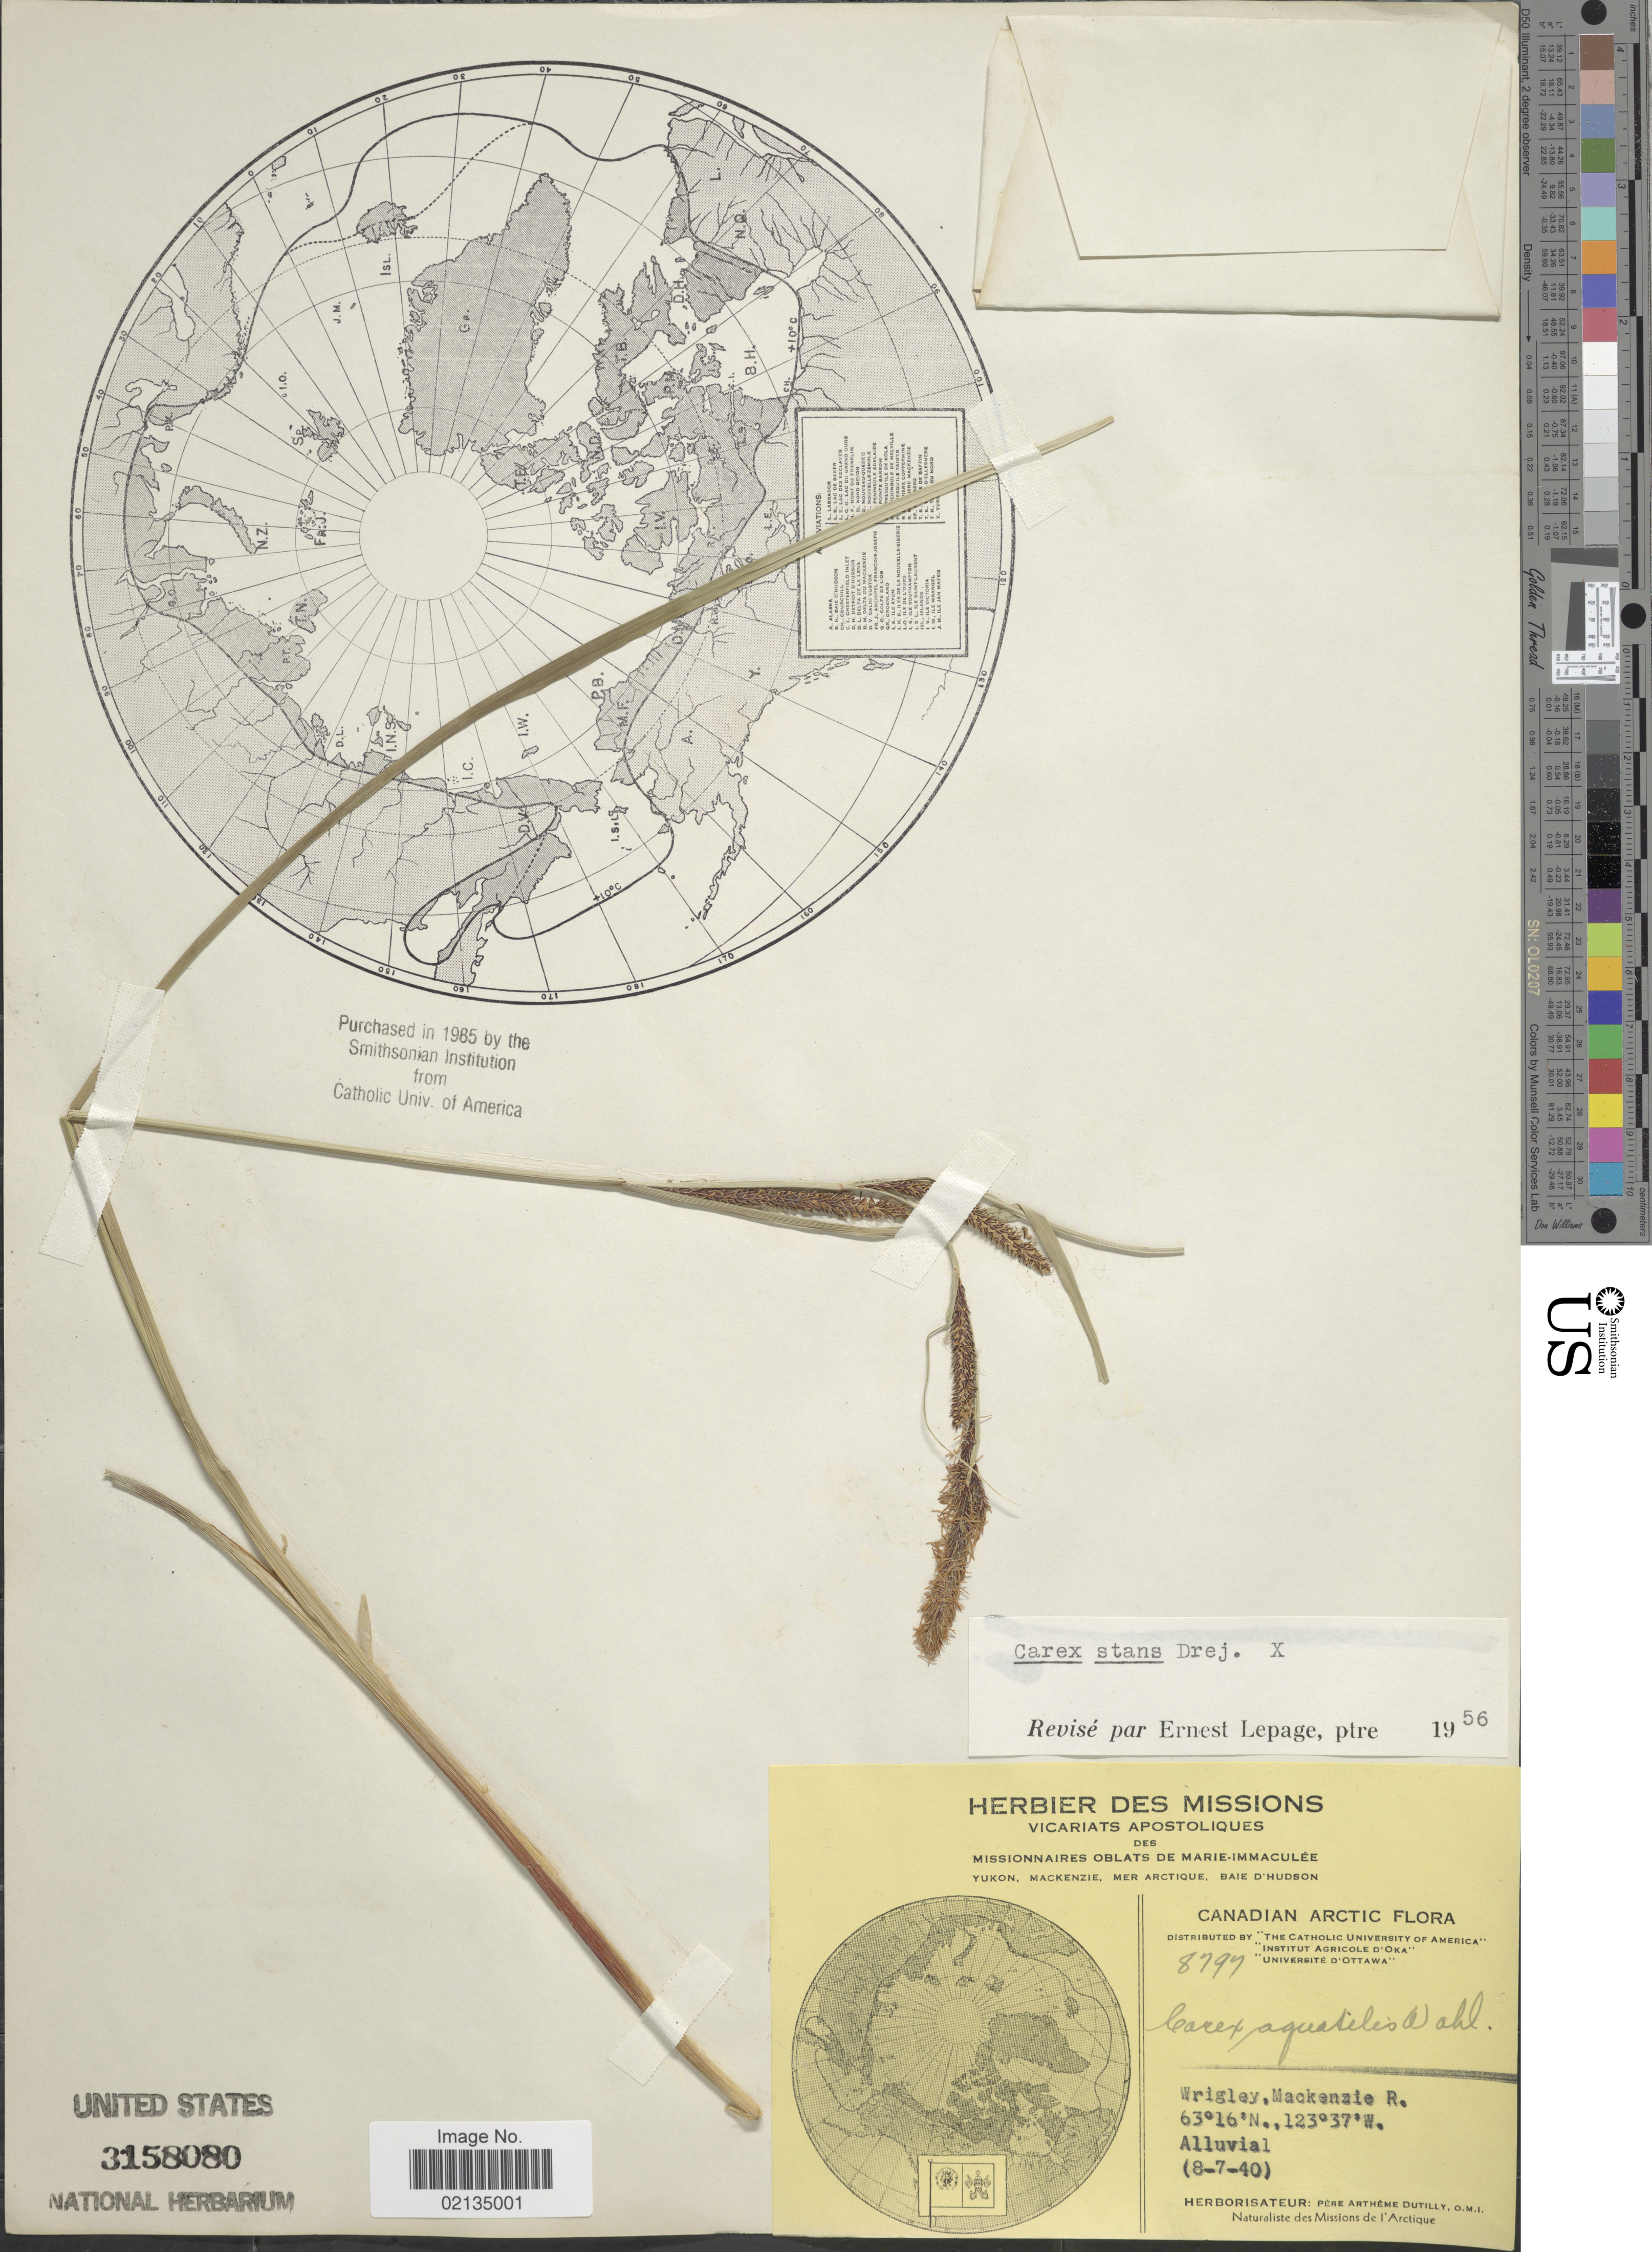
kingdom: Plantae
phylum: Tracheophyta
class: Liliopsida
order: Poales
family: Cyperaceae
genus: Carex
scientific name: Carex aquatilis var. minor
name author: Boott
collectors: A. Dutilly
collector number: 8797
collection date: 1940-07-08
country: Canada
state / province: Northwest Territories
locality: Canadian Arctic, Wrigley, Mackenzie R.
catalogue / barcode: US 3158080